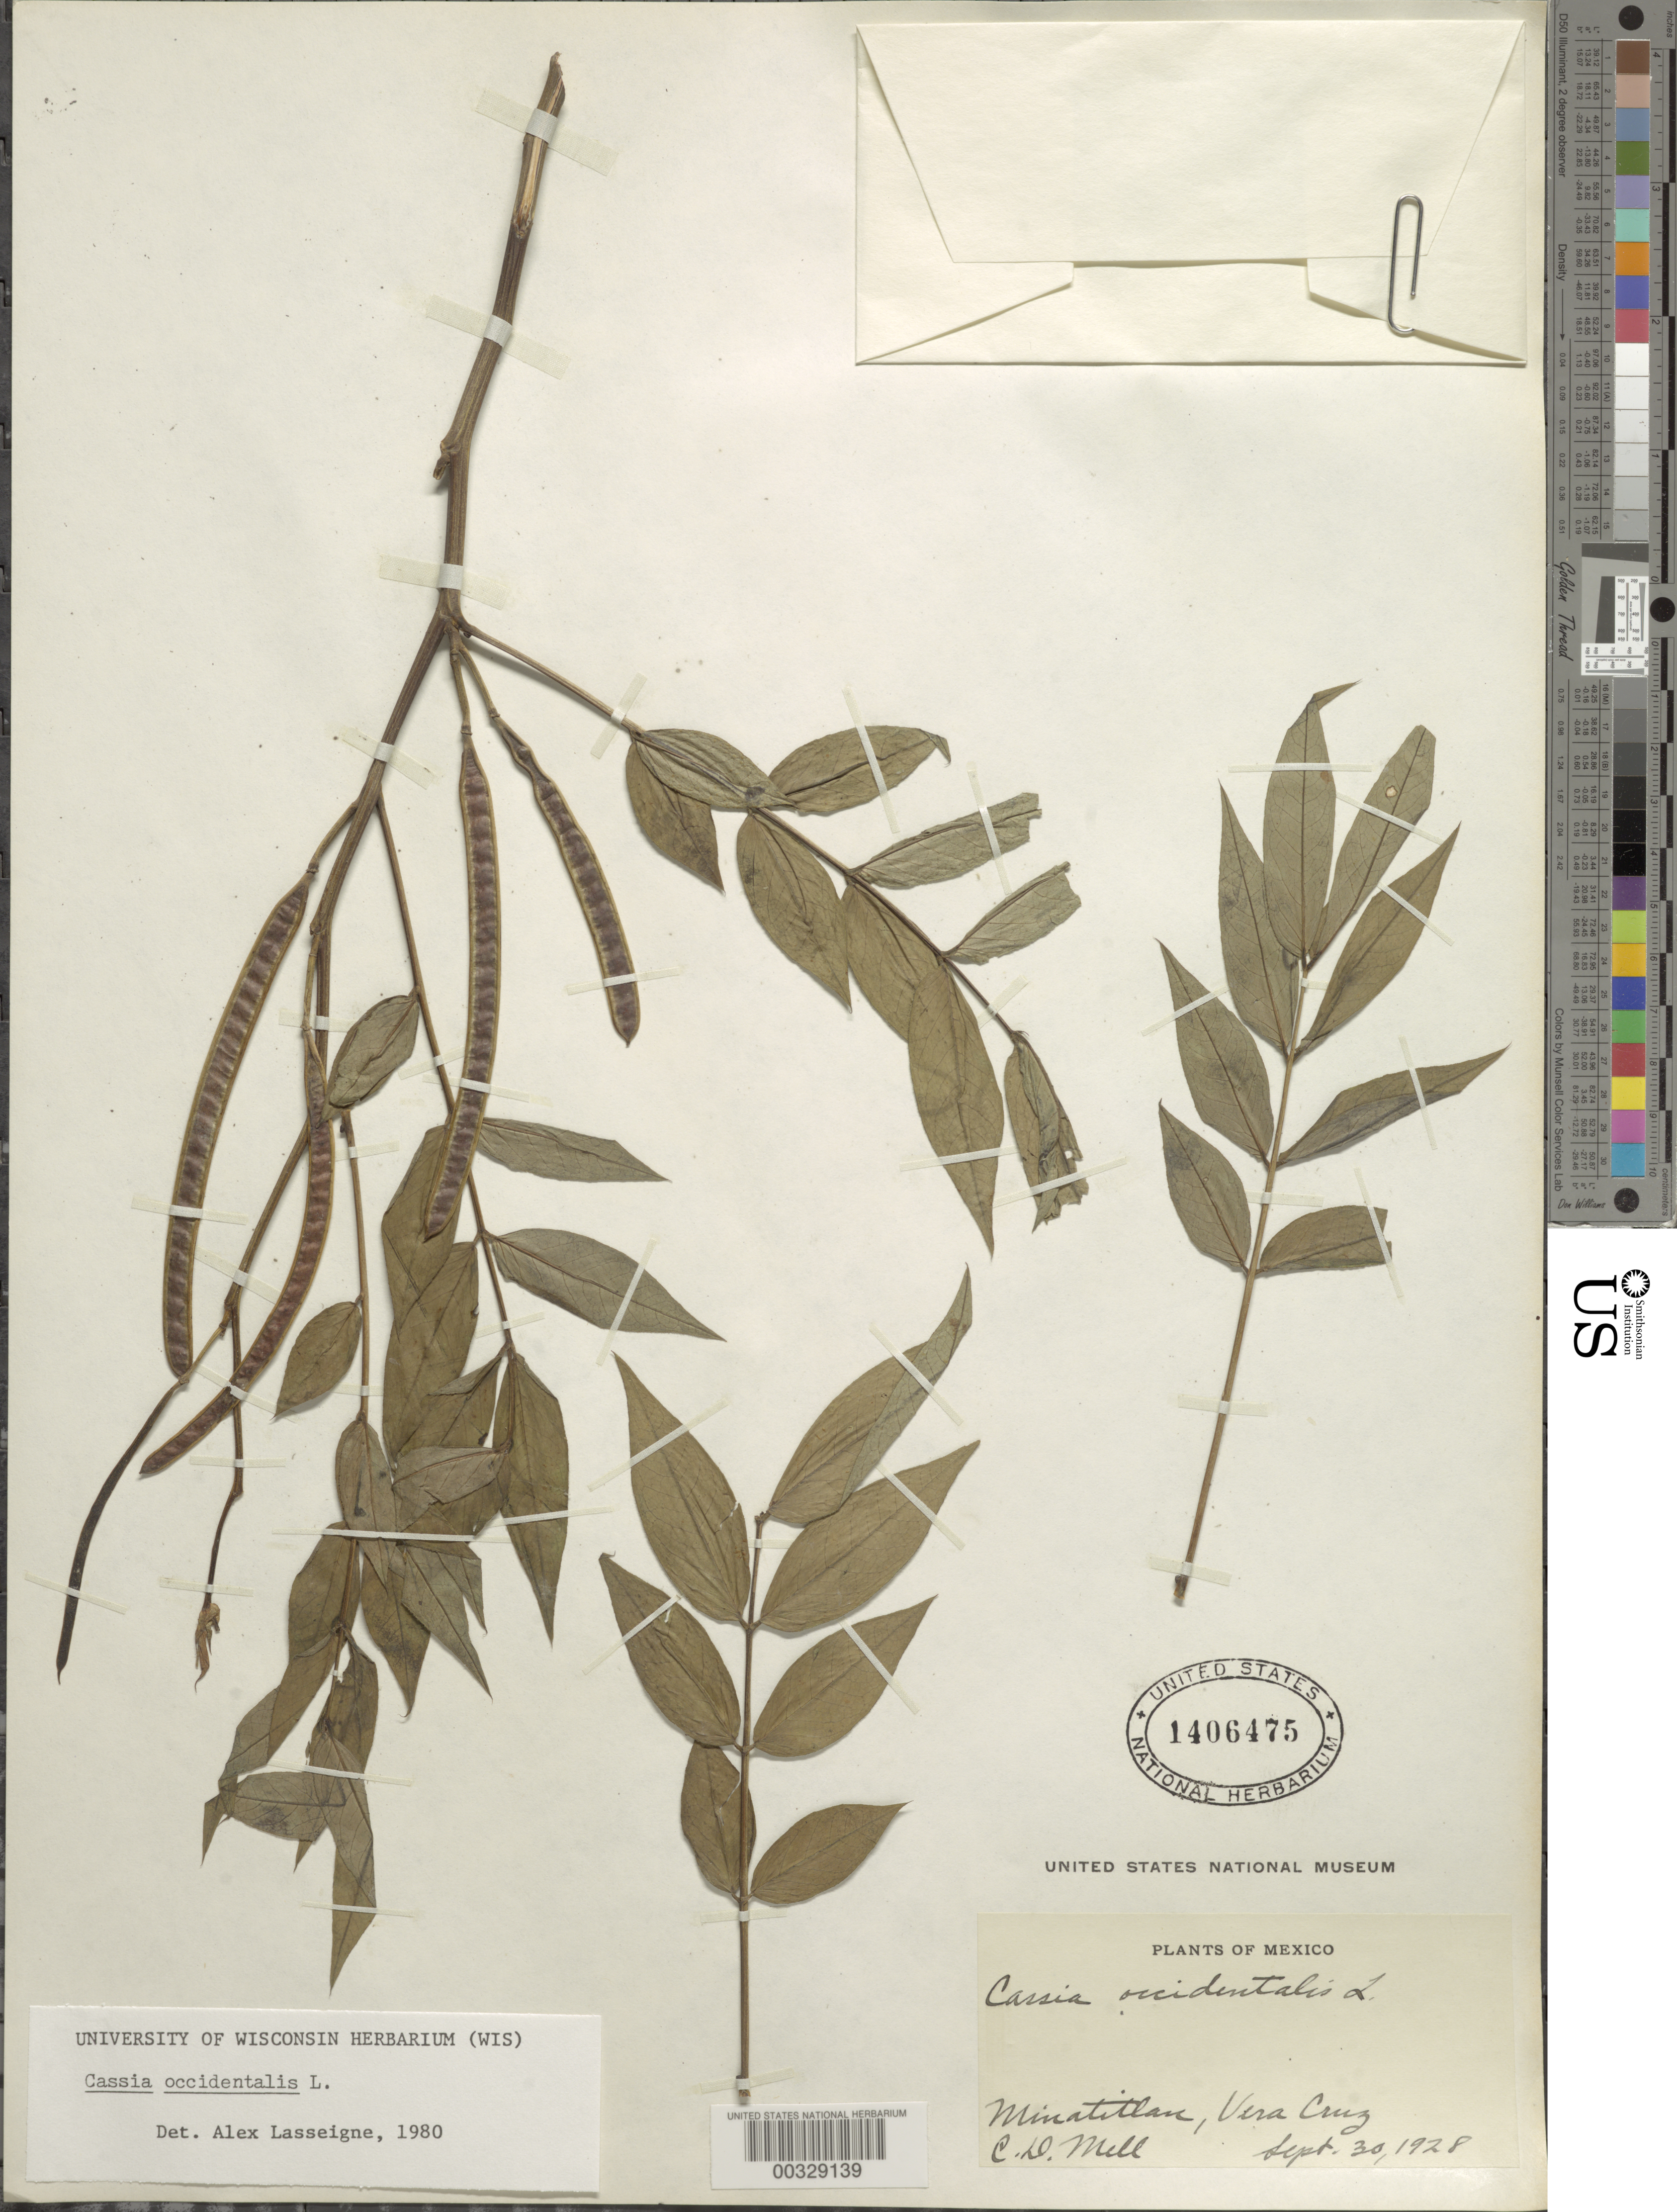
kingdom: Plantae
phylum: Tracheophyta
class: Magnoliopsida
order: Fabales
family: Fabaceae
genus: Senna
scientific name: Senna occidentalis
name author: (L.) Link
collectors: C. D. Mell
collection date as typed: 30 Sep 1928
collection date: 1928-09-30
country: Mexico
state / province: Veracruz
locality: Minatitlán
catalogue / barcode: US 1406475